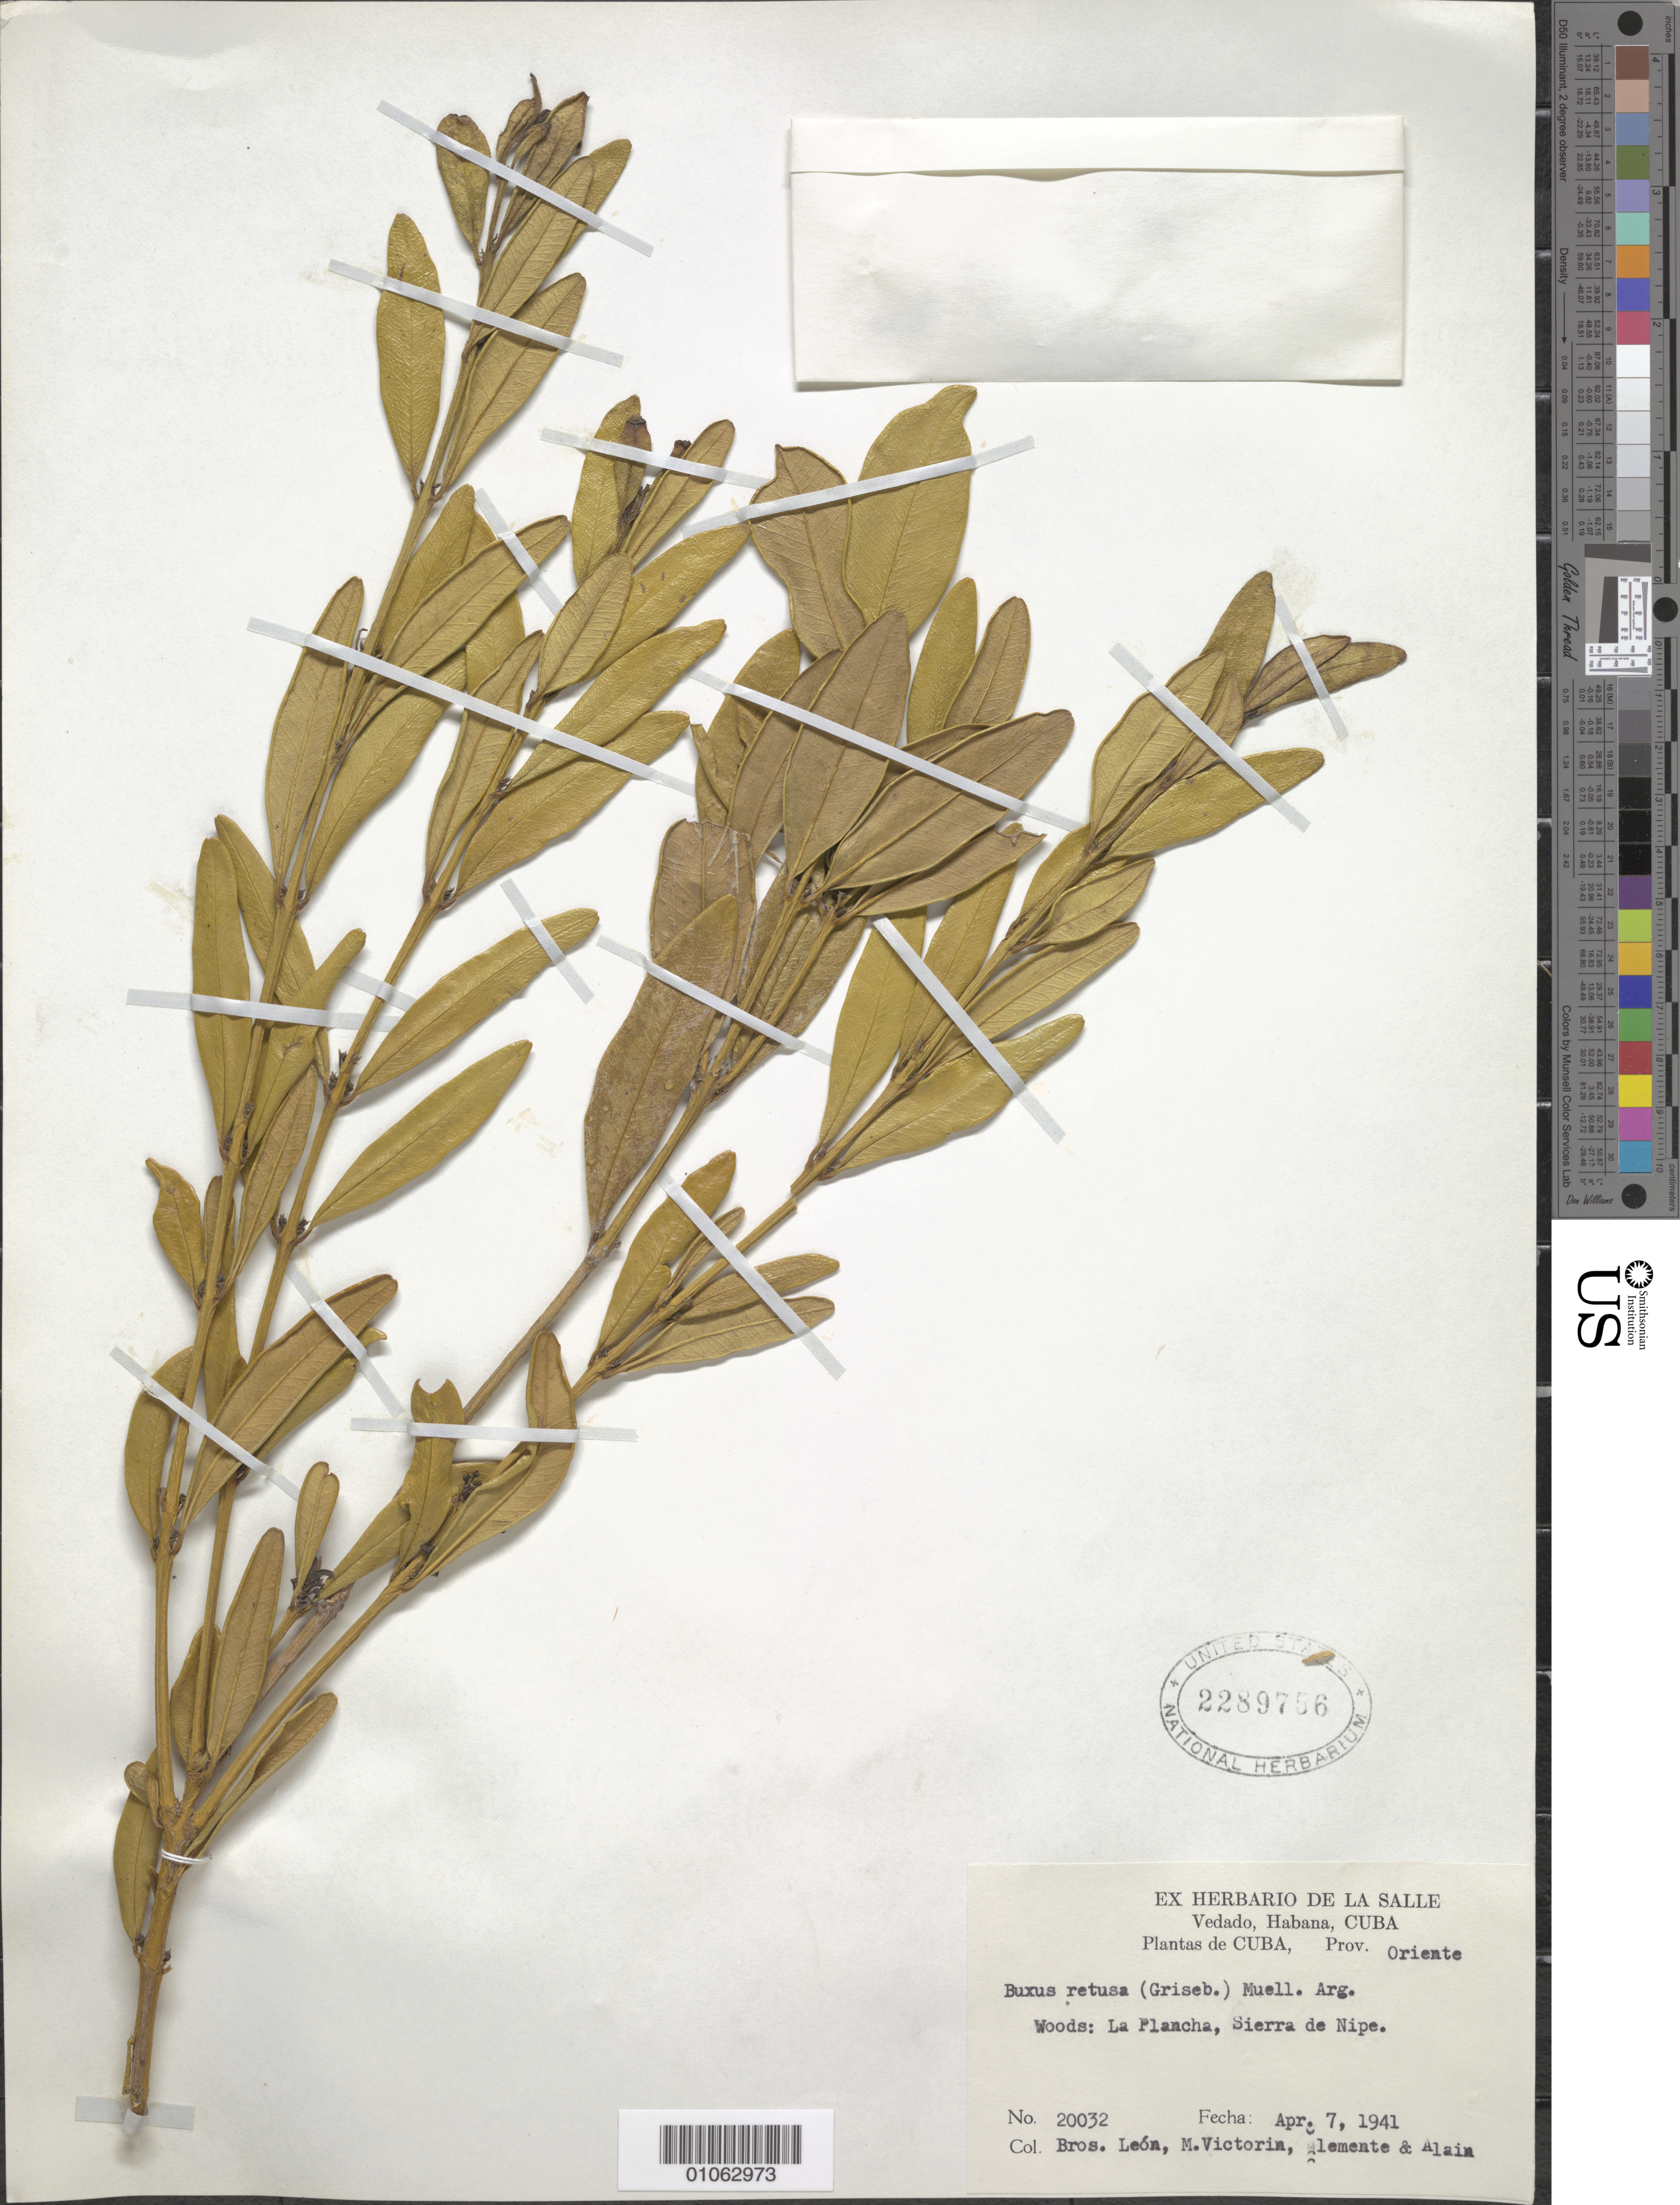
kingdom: Plantae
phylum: Tracheophyta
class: Magnoliopsida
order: Buxales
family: Buxaceae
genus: Buxus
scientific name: Buxus retusa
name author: (Griseb.) Müll. Arg.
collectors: Bro. León, F. Victorin, B. Clement & A. H. Liogier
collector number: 20032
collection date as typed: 07 Apr 1941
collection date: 1941-04-07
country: Cuba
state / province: Holguín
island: Cuba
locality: Woods: la plancha, Sierra de Nipe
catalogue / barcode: US 2289756